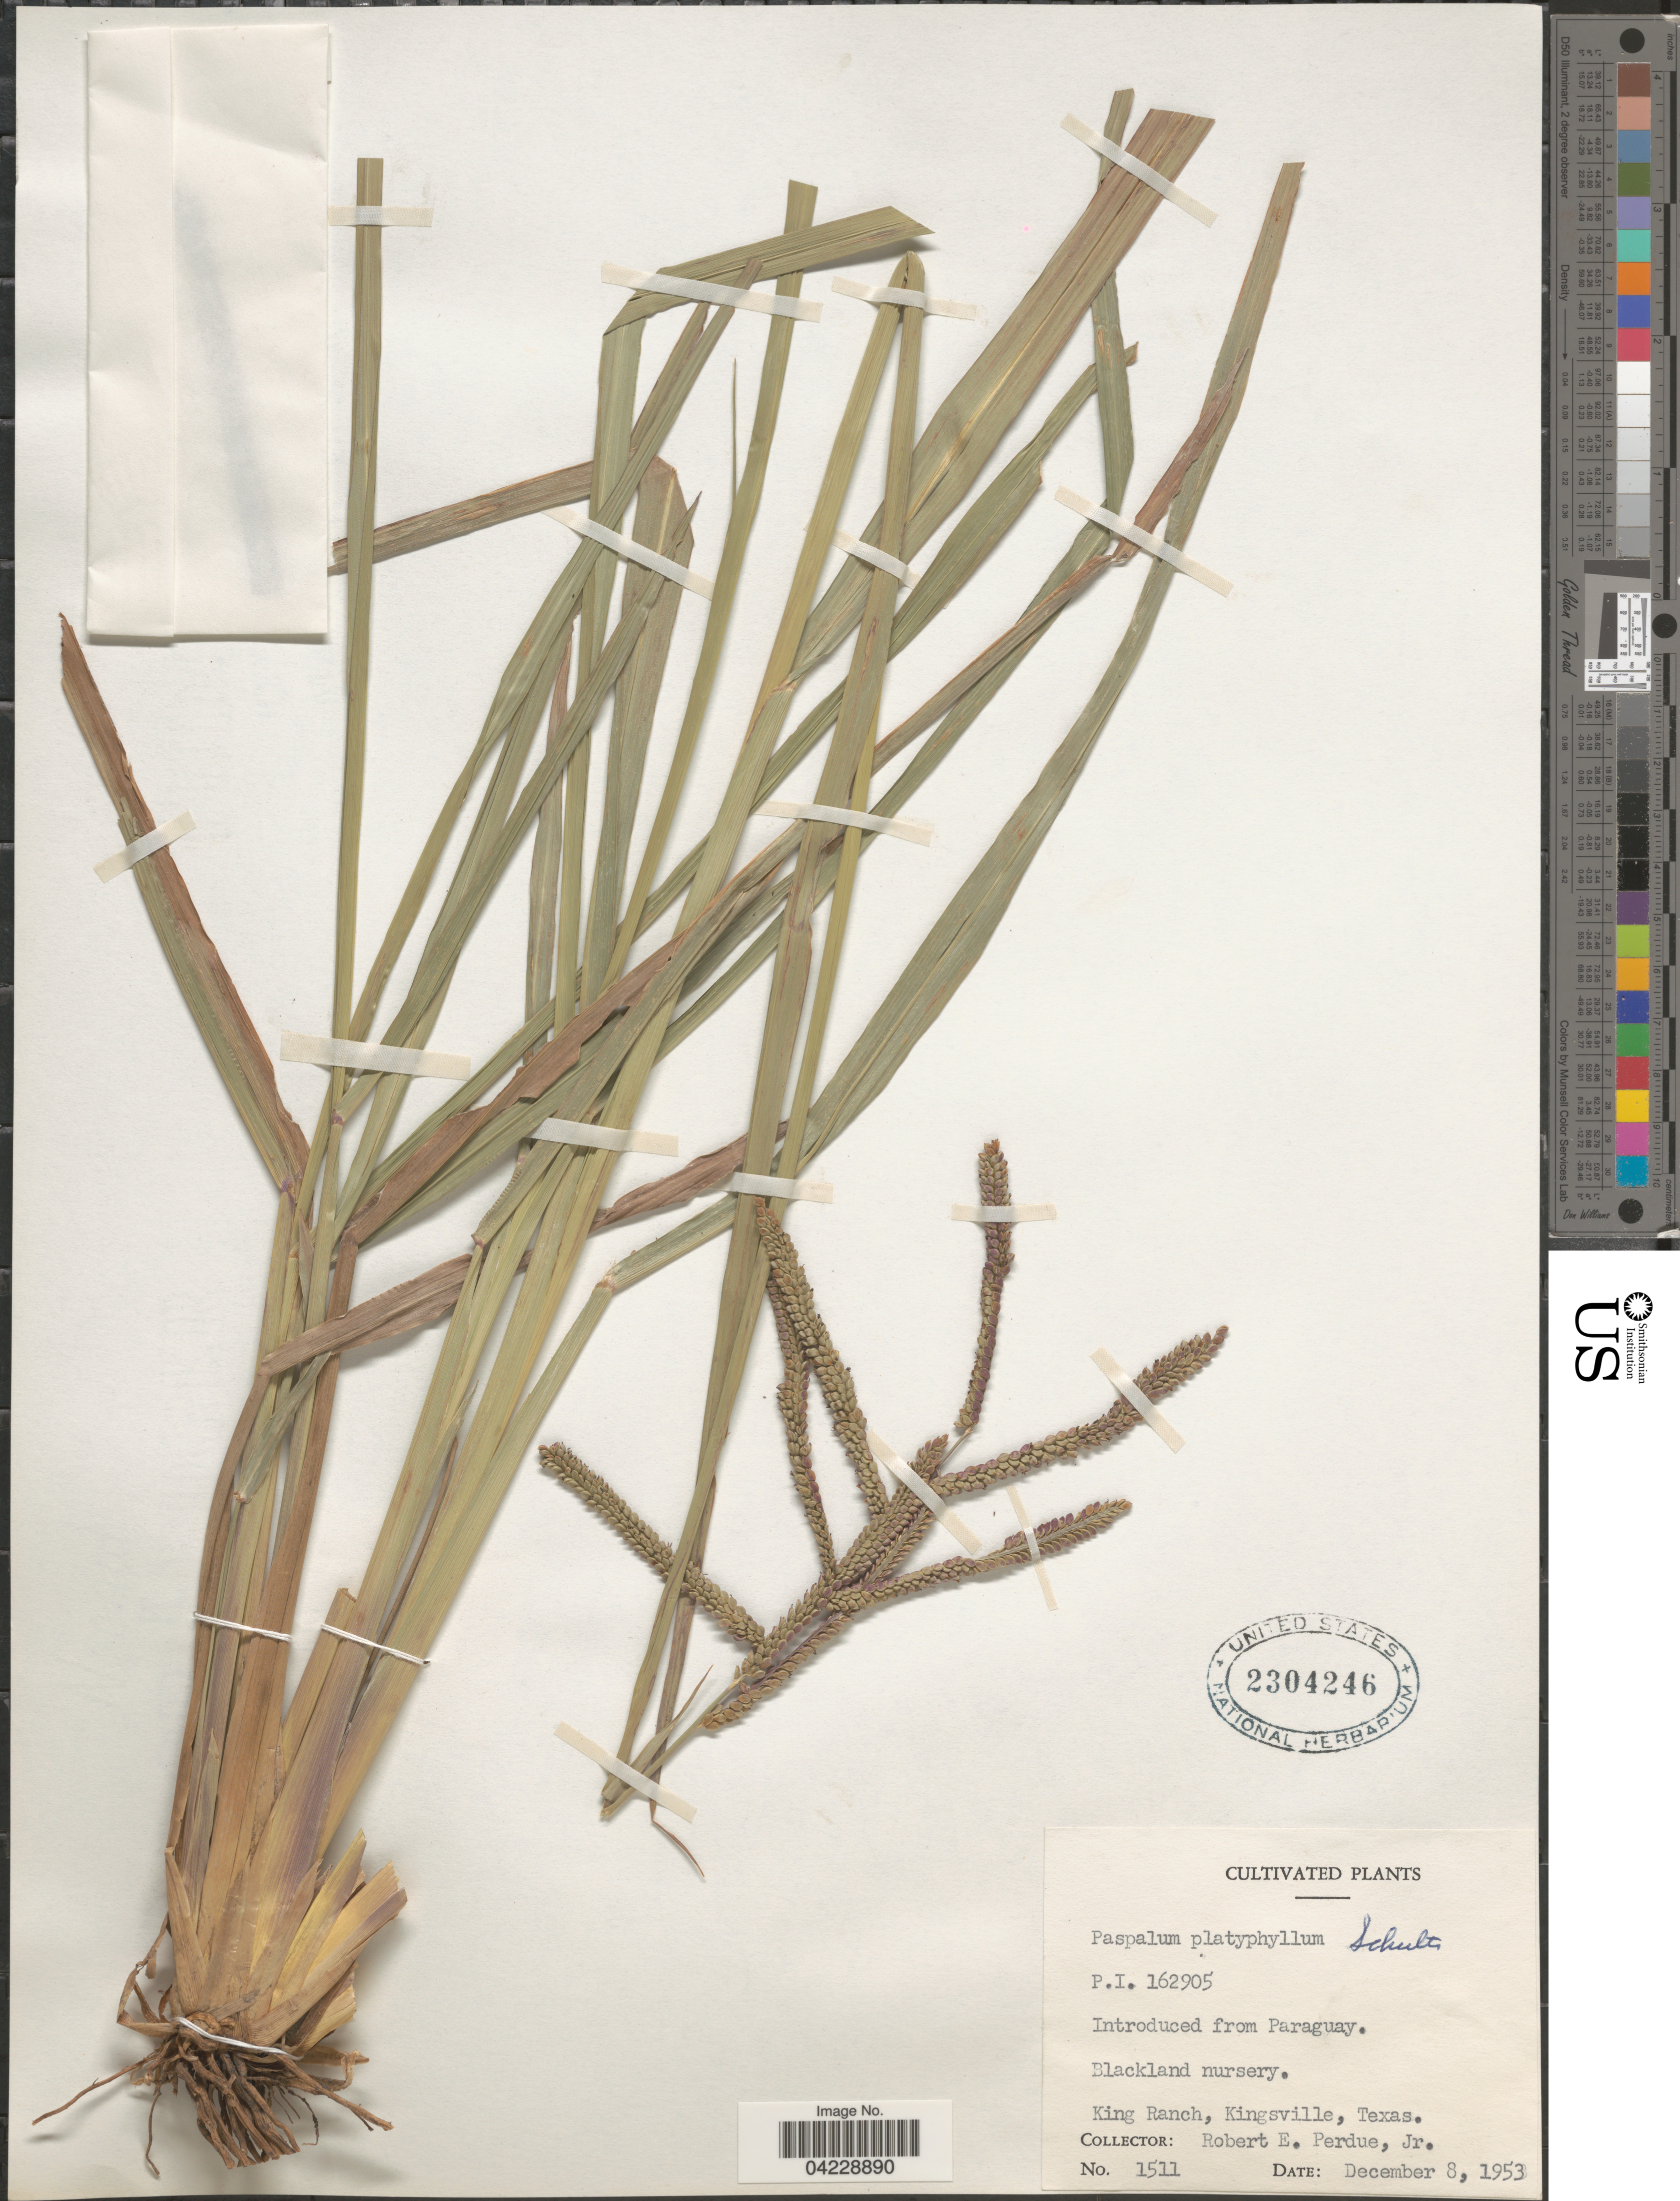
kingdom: Plantae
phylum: Tracheophyta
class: Liliopsida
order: Poales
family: Poaceae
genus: Paspalum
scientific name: Paspalum conspersum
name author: Schrad.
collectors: R. E. Perdue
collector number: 1511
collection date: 1953-12-08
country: United States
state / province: Texas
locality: Blackland nursery. King Ranch, Kingsville.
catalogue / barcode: US 2304246